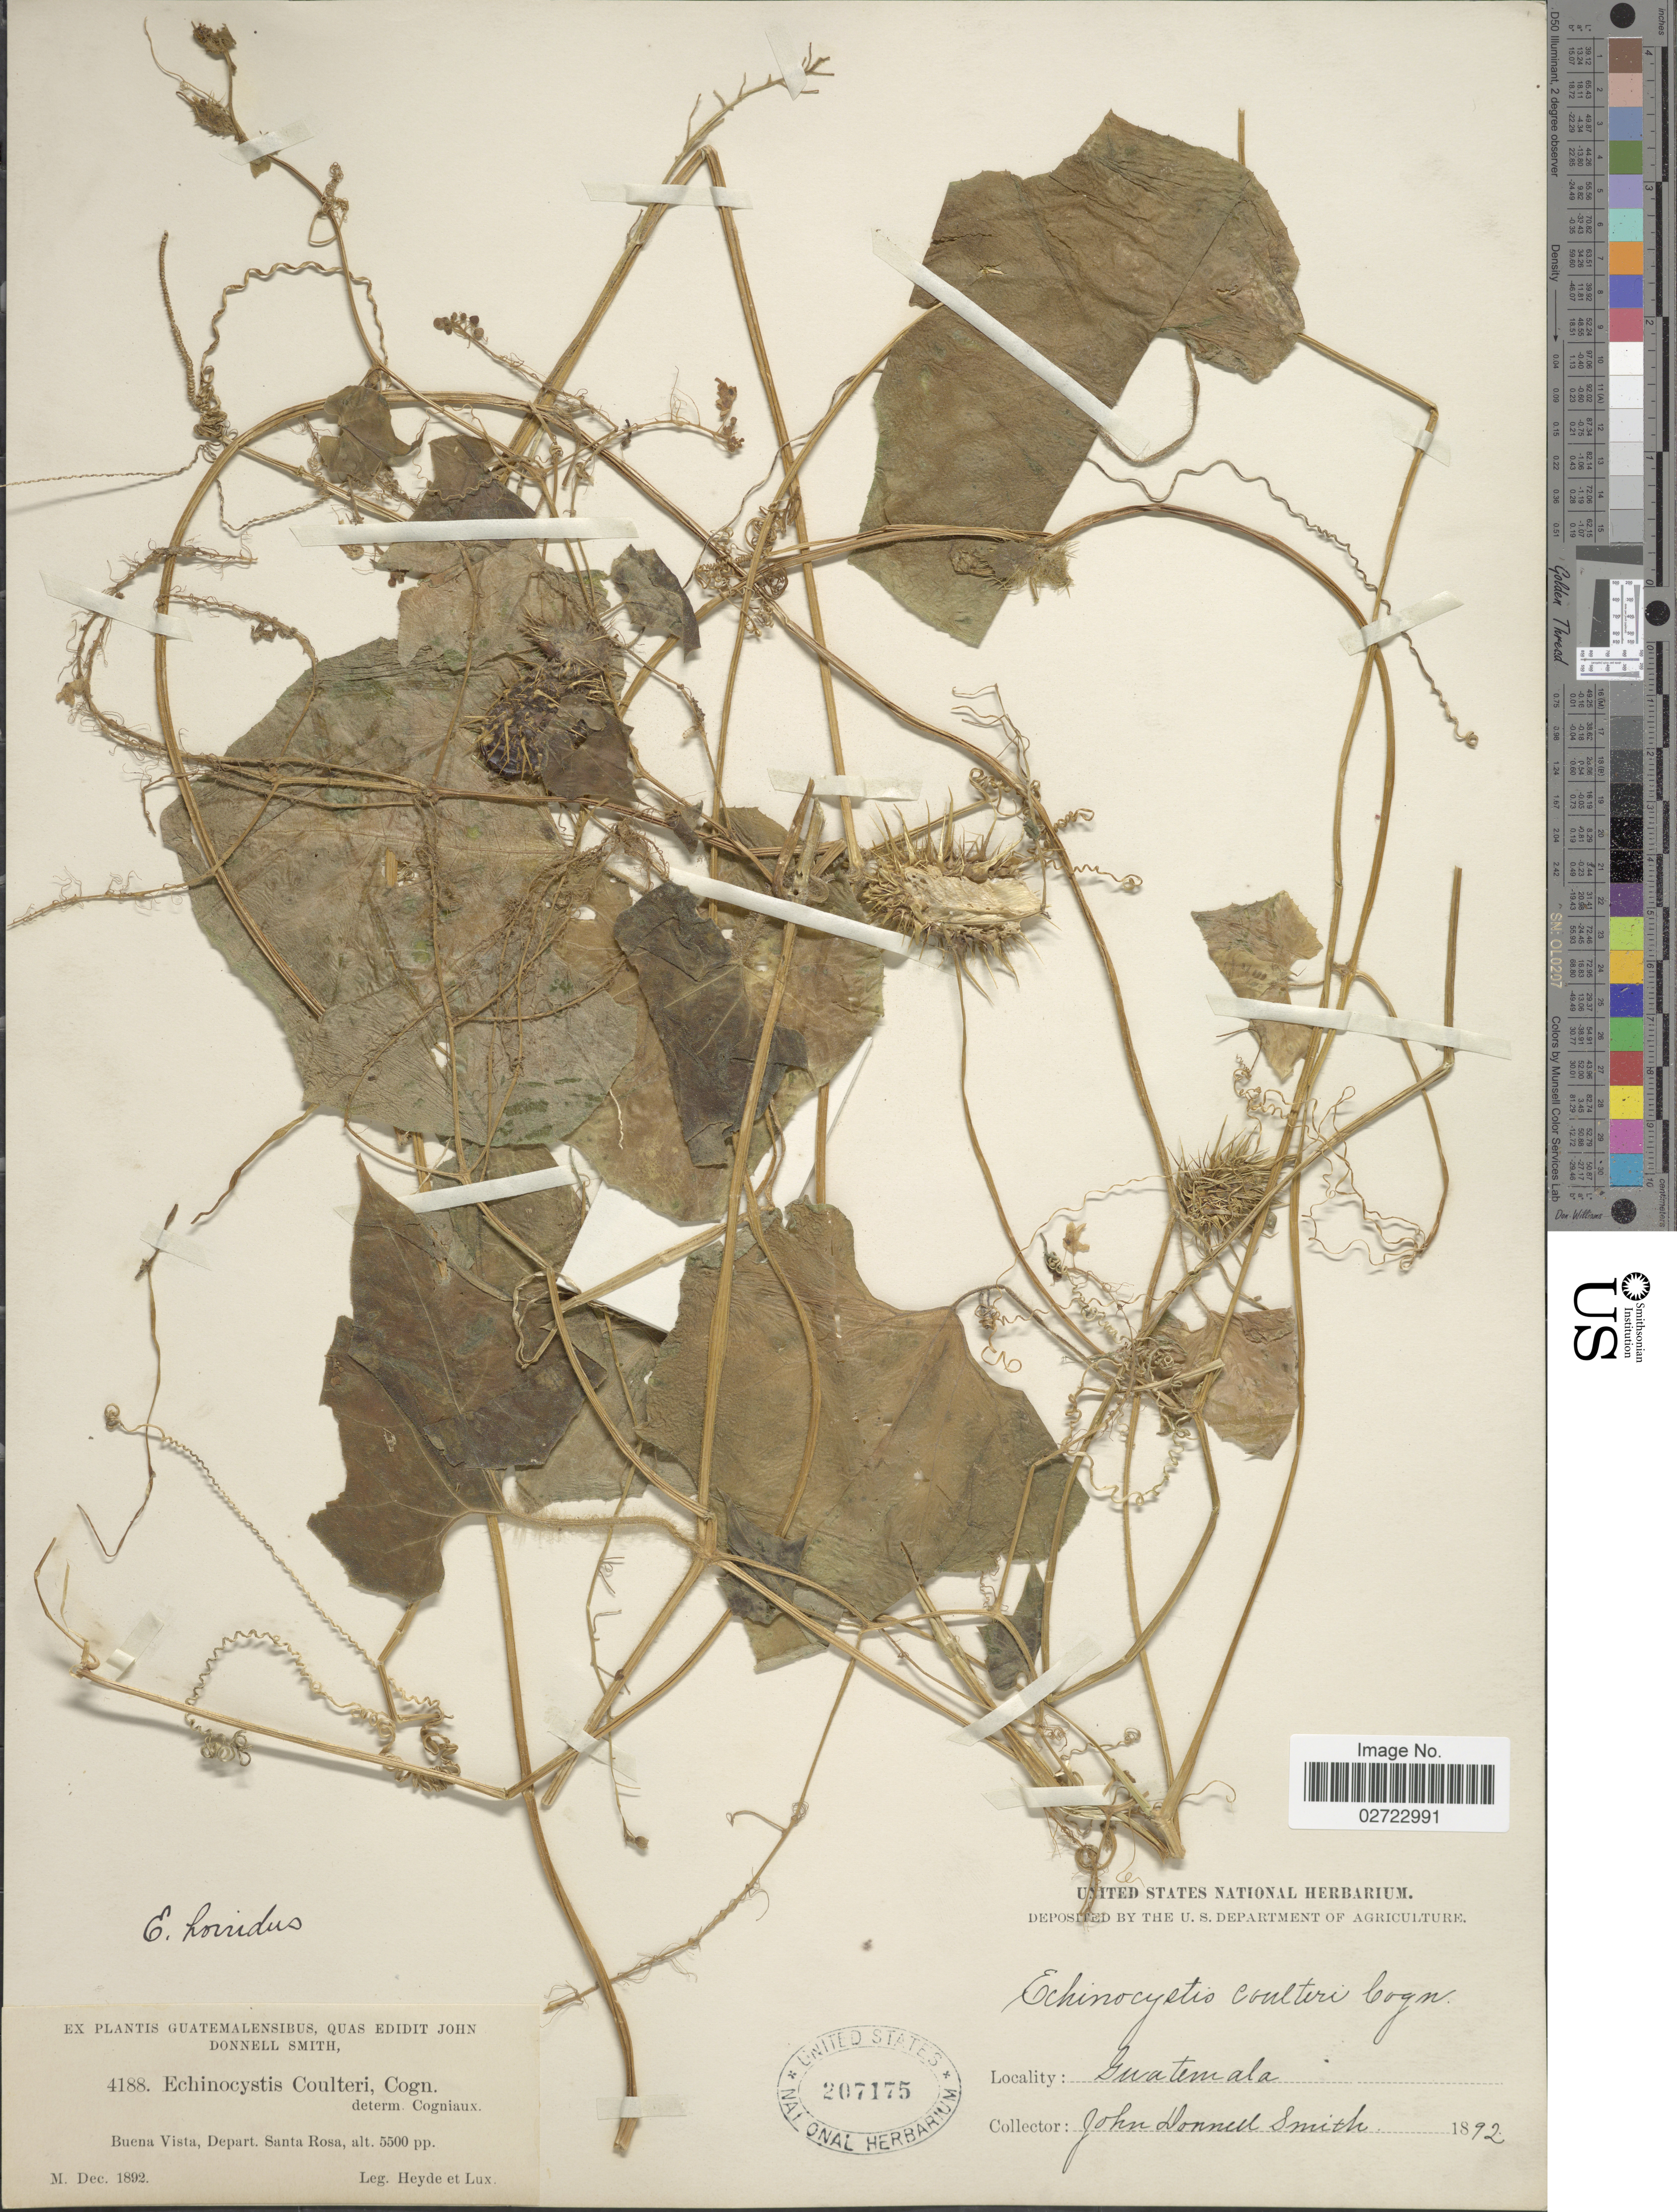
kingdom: Plantae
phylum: Tracheophyta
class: Magnoliopsida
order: Cucurbitales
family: Cucurbitaceae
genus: Echinopepon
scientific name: Echinopepon horridus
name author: Naudin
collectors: J. Donnell Smith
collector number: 4188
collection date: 1892-12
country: Guatemala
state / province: Santa Rosa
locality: Buena Vista.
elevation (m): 1676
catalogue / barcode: US 207175